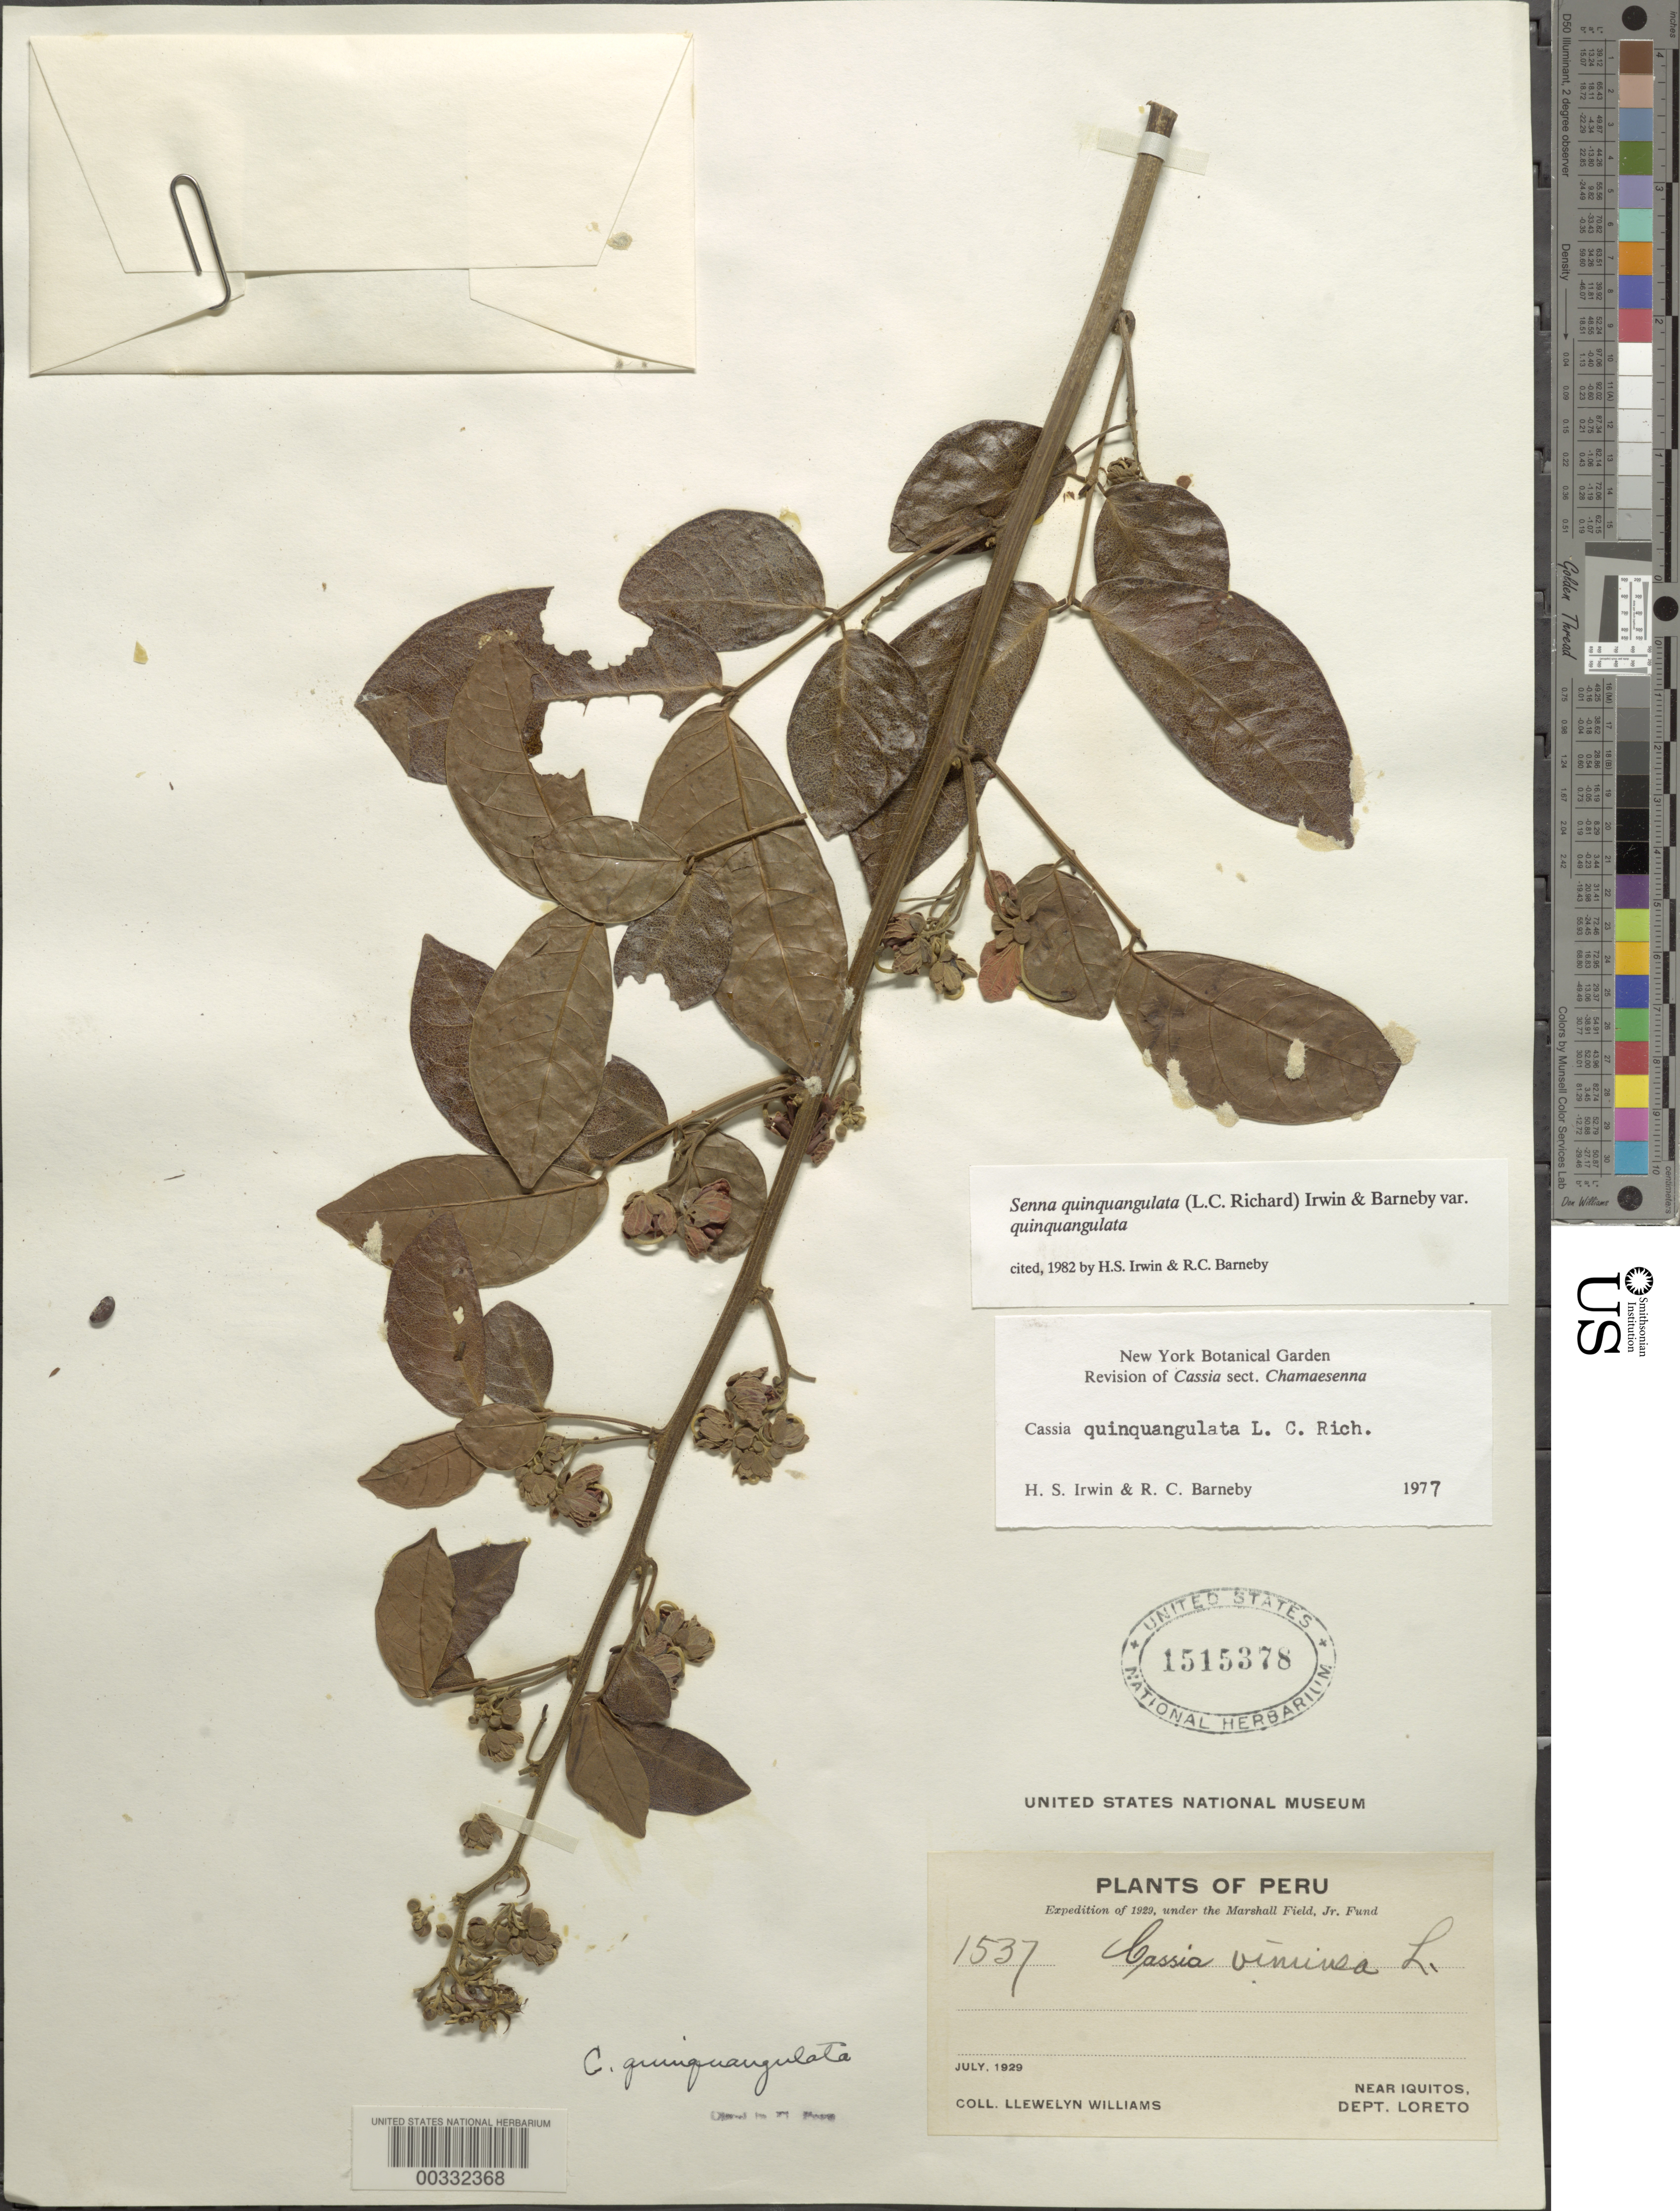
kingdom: Plantae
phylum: Tracheophyta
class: Magnoliopsida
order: Fabales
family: Fabaceae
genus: Senna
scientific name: Senna quinquangulata var. quinquangulata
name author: H.S. Irwin & Barneby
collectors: Ll. Williams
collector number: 1537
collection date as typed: Jul 1929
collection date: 1929-07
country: Peru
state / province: Loreto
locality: Near iquitos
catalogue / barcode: US 1515378